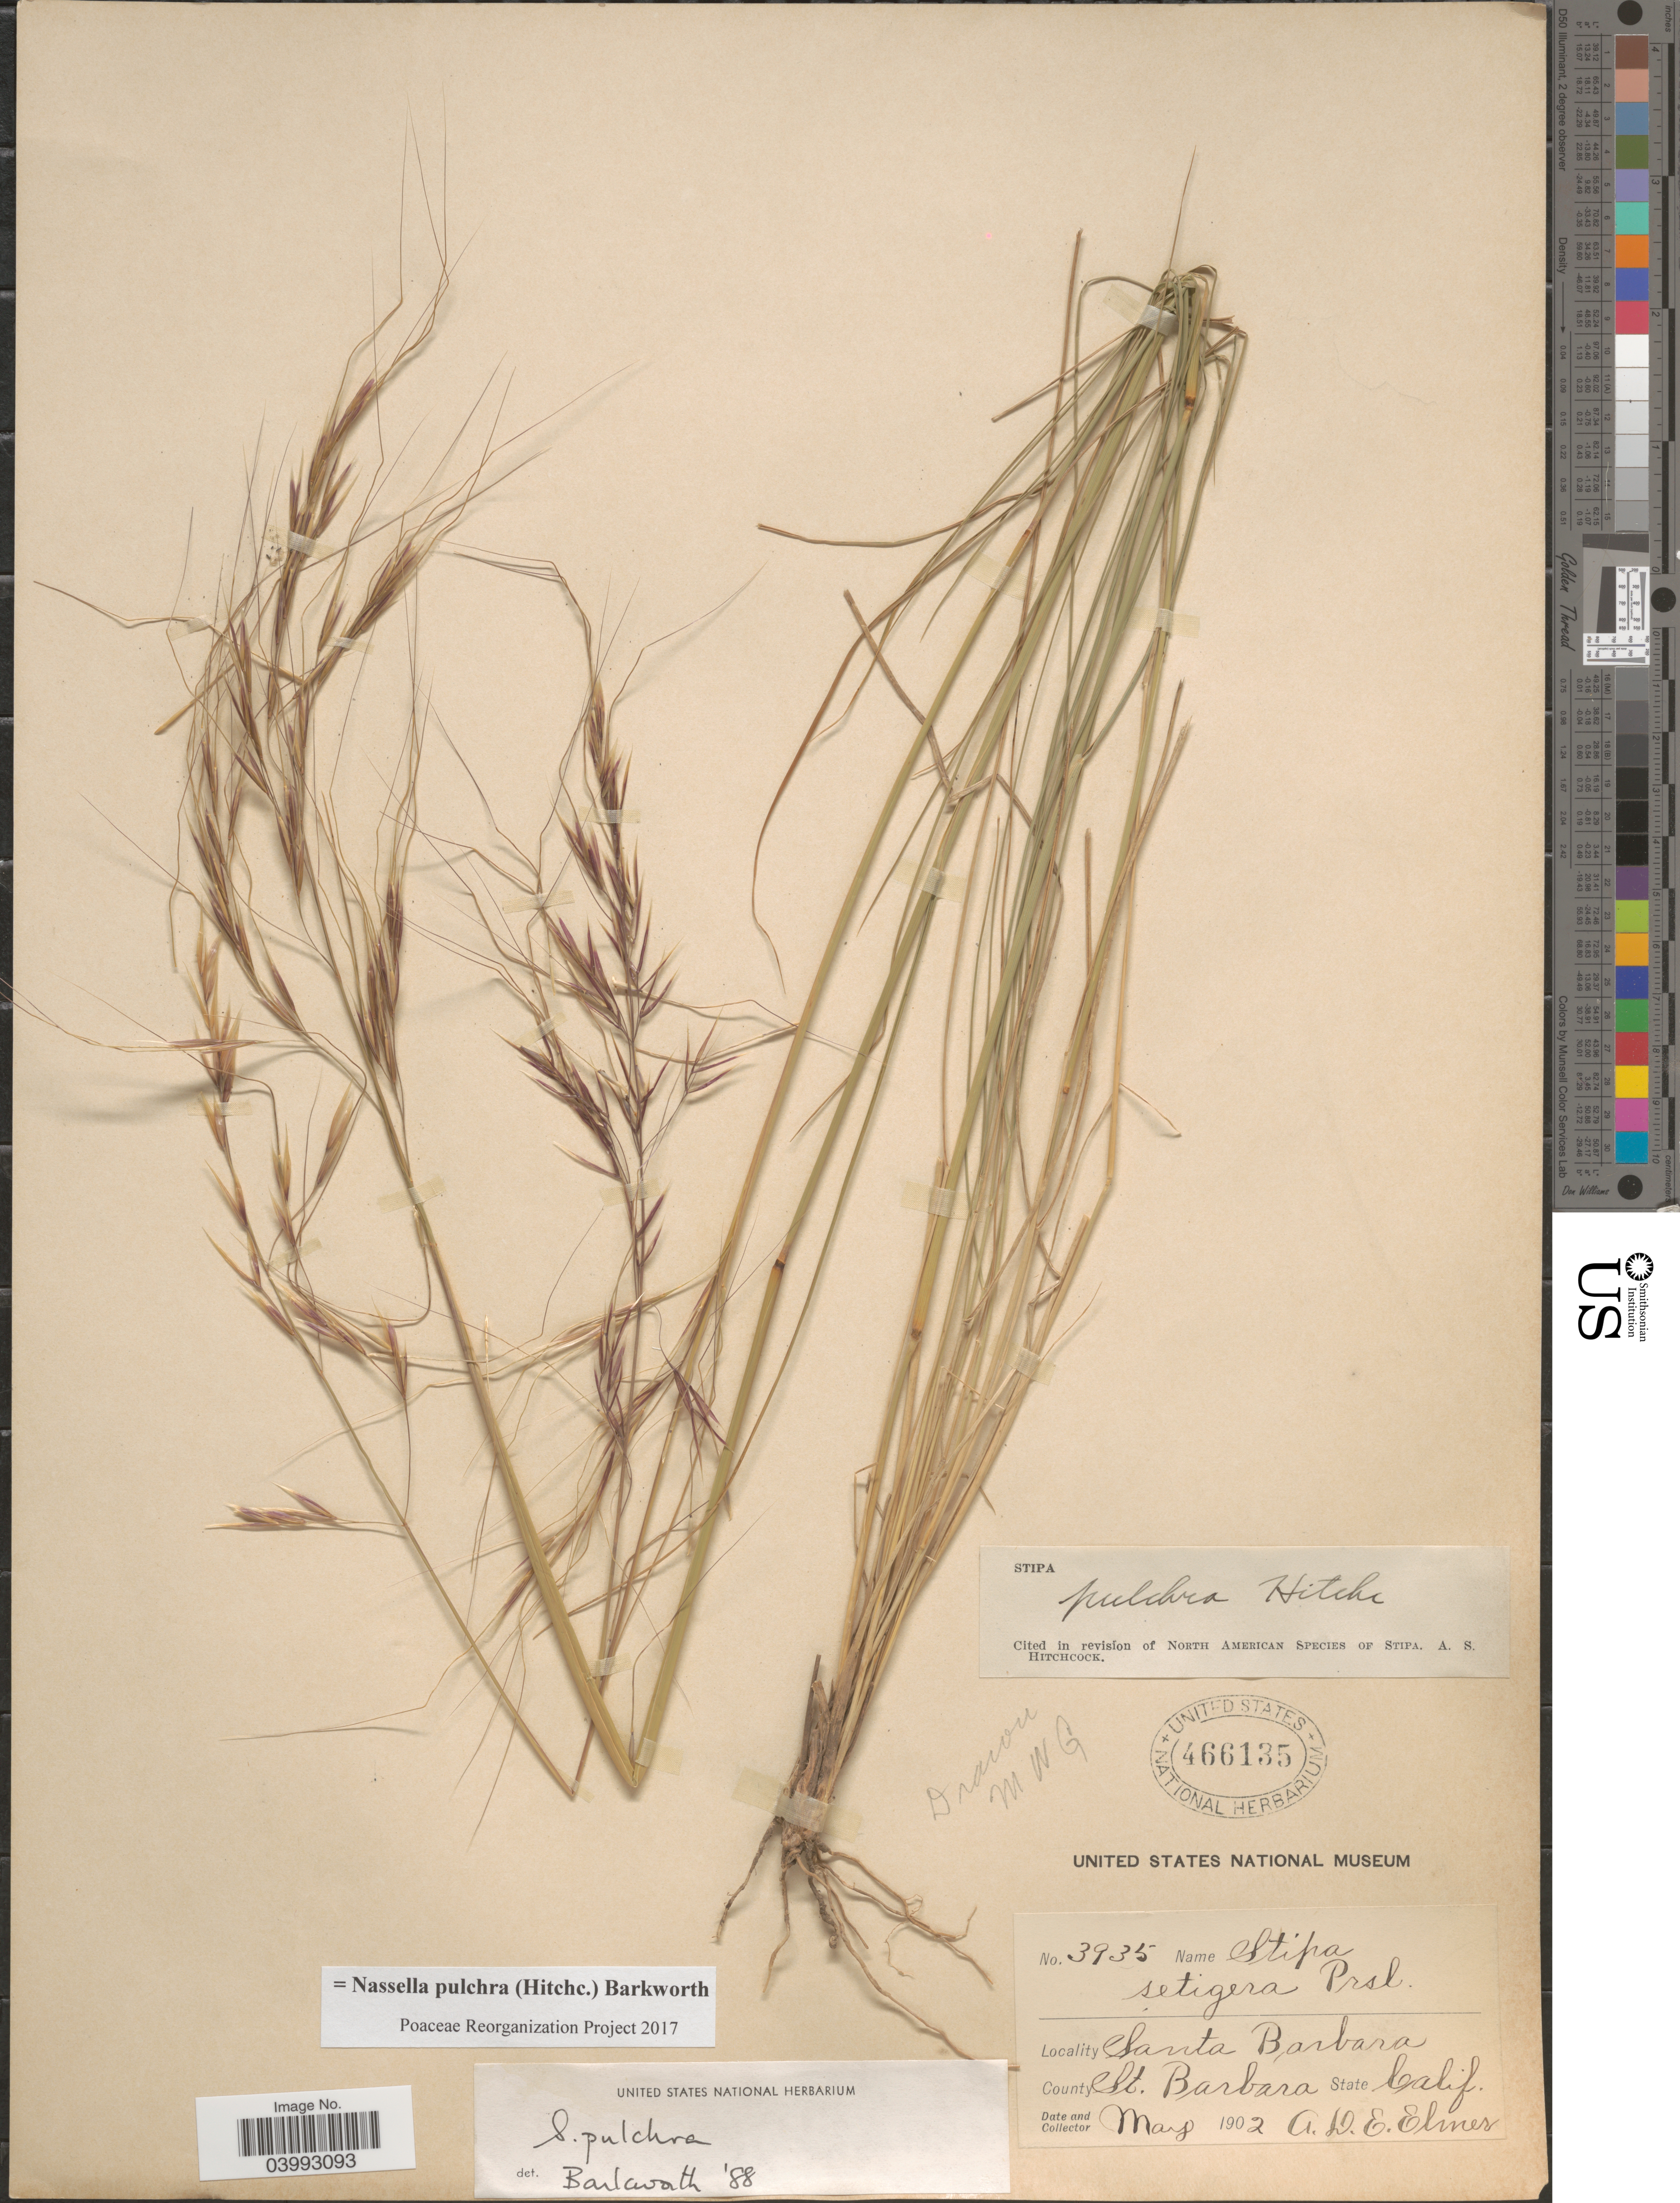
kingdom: Plantae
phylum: Tracheophyta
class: Liliopsida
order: Poales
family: Poaceae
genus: Nassella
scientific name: Nassella pulchra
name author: (Hitchc.) Barkworth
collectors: A. D. E. Elmer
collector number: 3935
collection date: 1902-05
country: United States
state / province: California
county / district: Santa Barbara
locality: Santa Barbara. County St. Barbara.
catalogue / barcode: US 466135